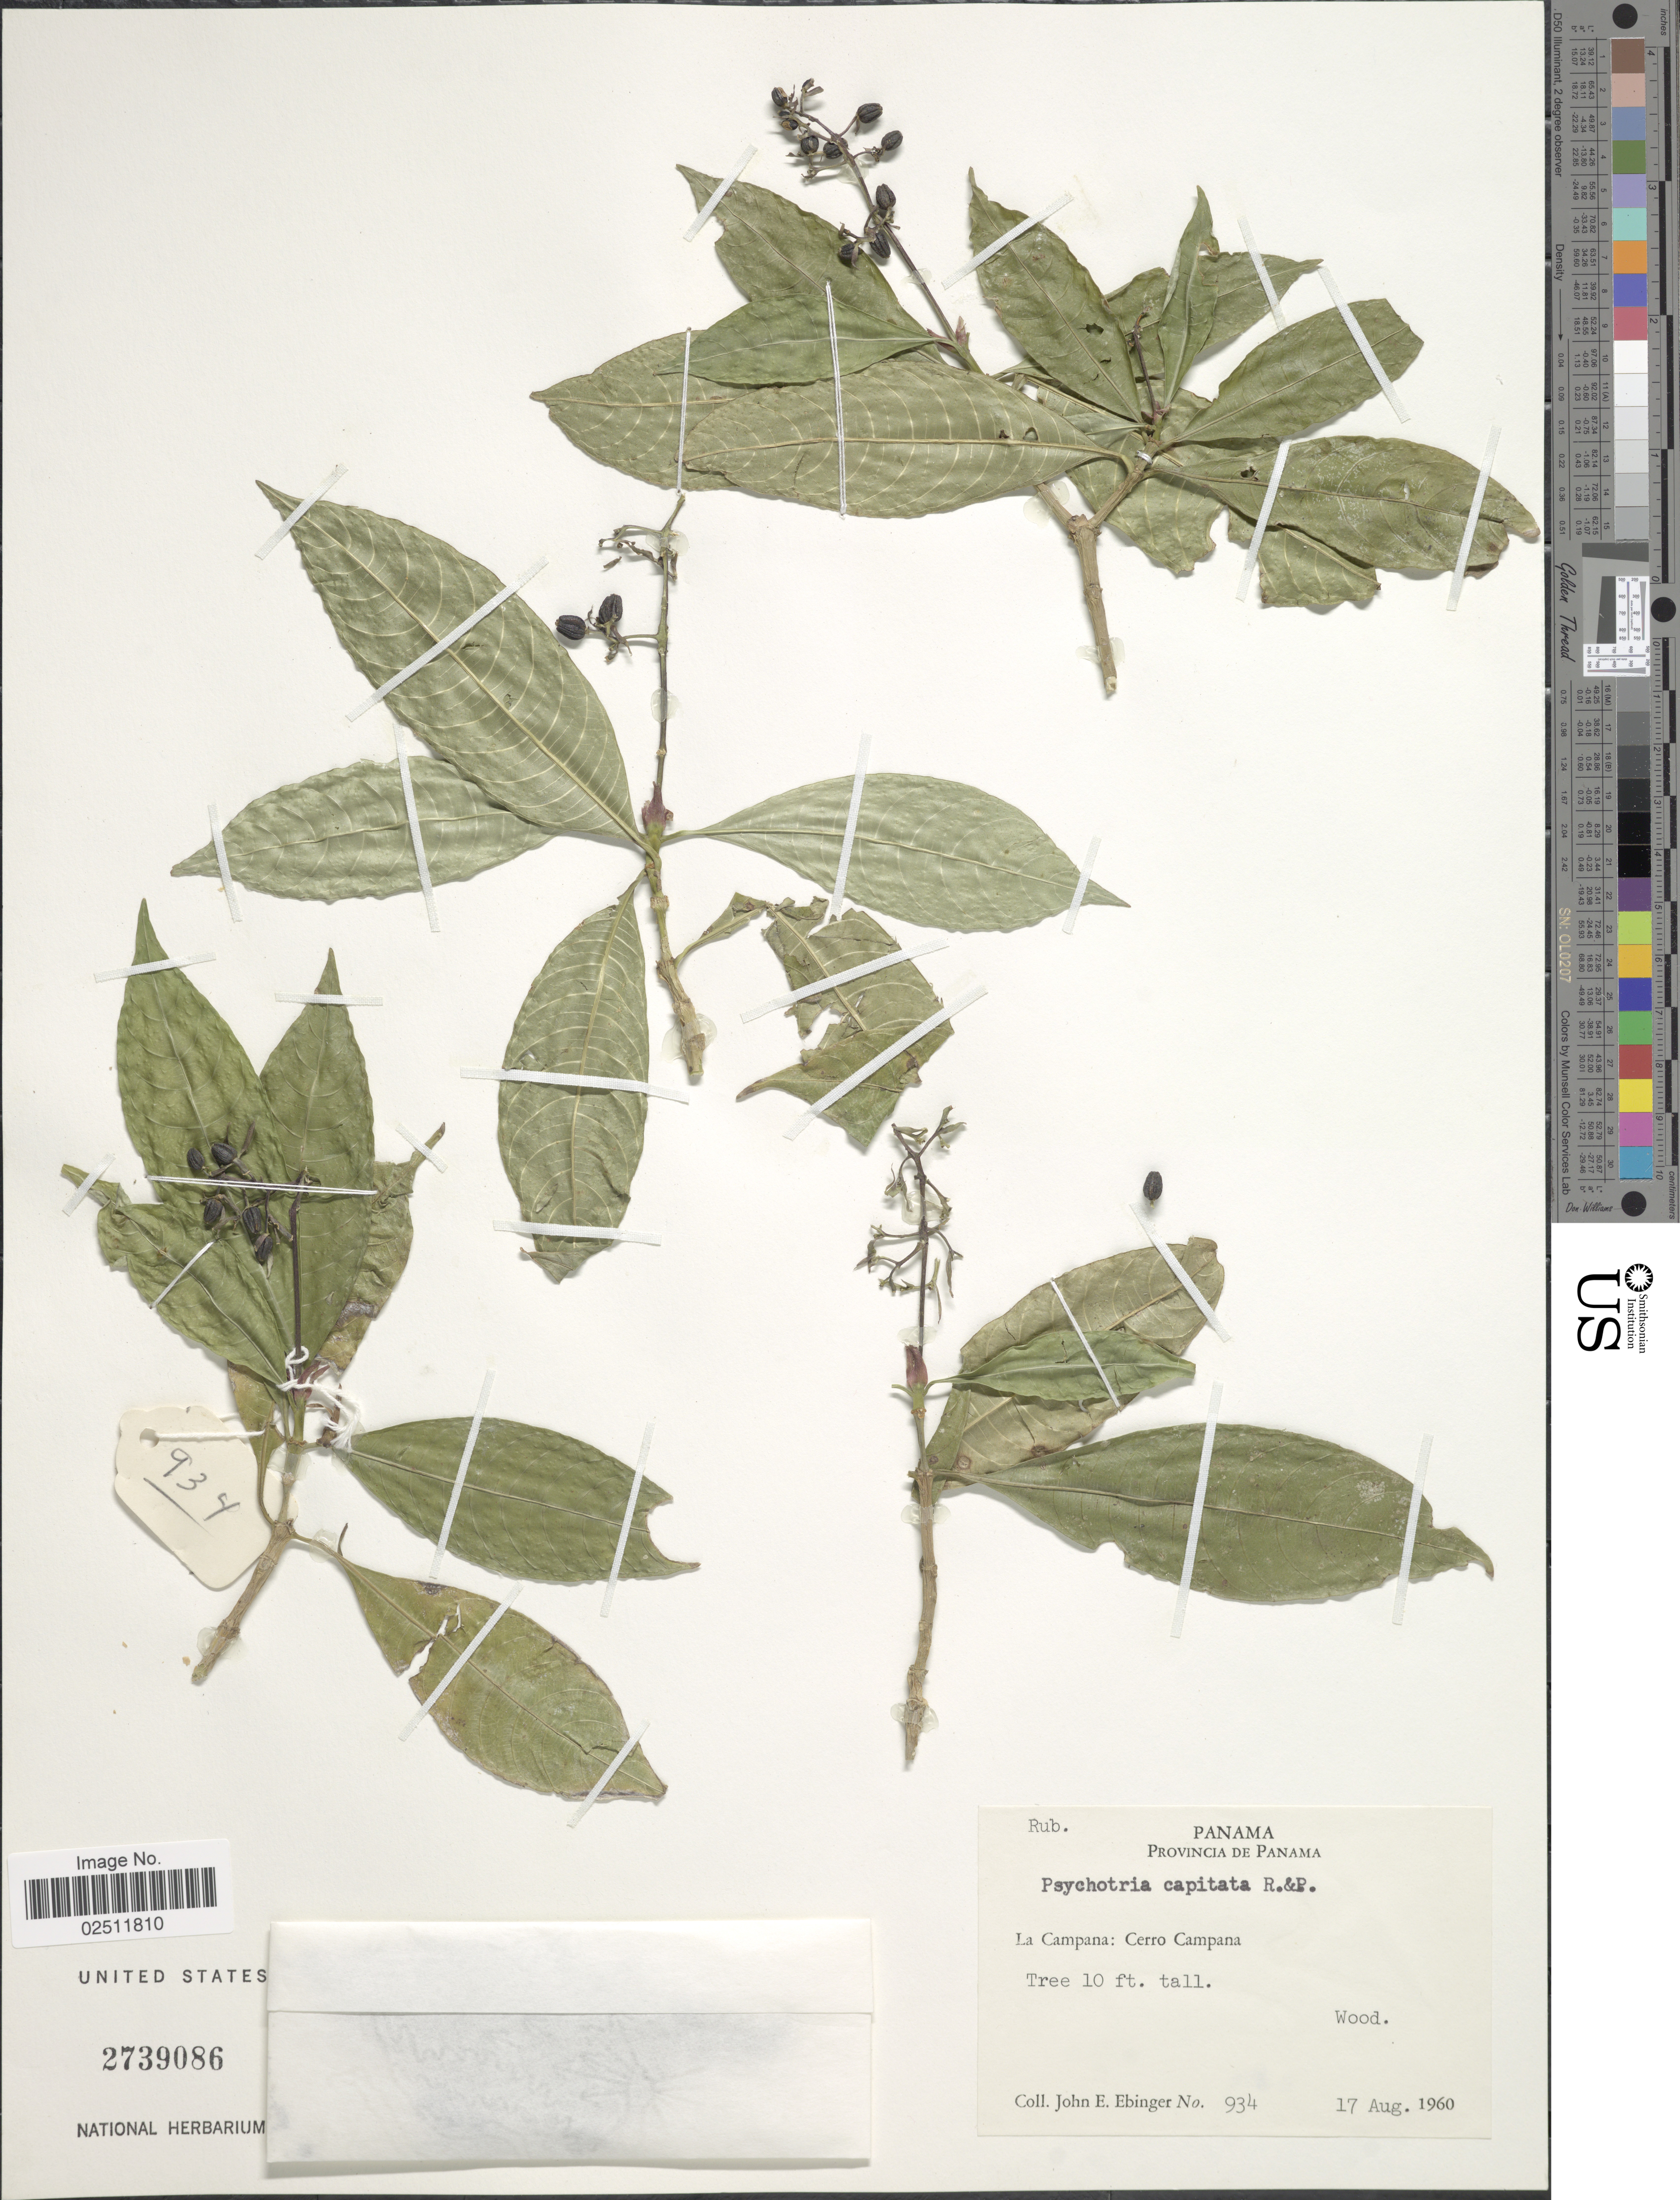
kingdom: Plantae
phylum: Tracheophyta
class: Magnoliopsida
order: Gentianales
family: Rubiaceae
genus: Psychotria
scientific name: Psychotria capitata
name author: Ruiz & Pav.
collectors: J. Ebinger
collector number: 934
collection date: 1960-08-17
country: Panama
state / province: Panamá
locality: La Campana: Cerro Campana.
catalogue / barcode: US 2739086